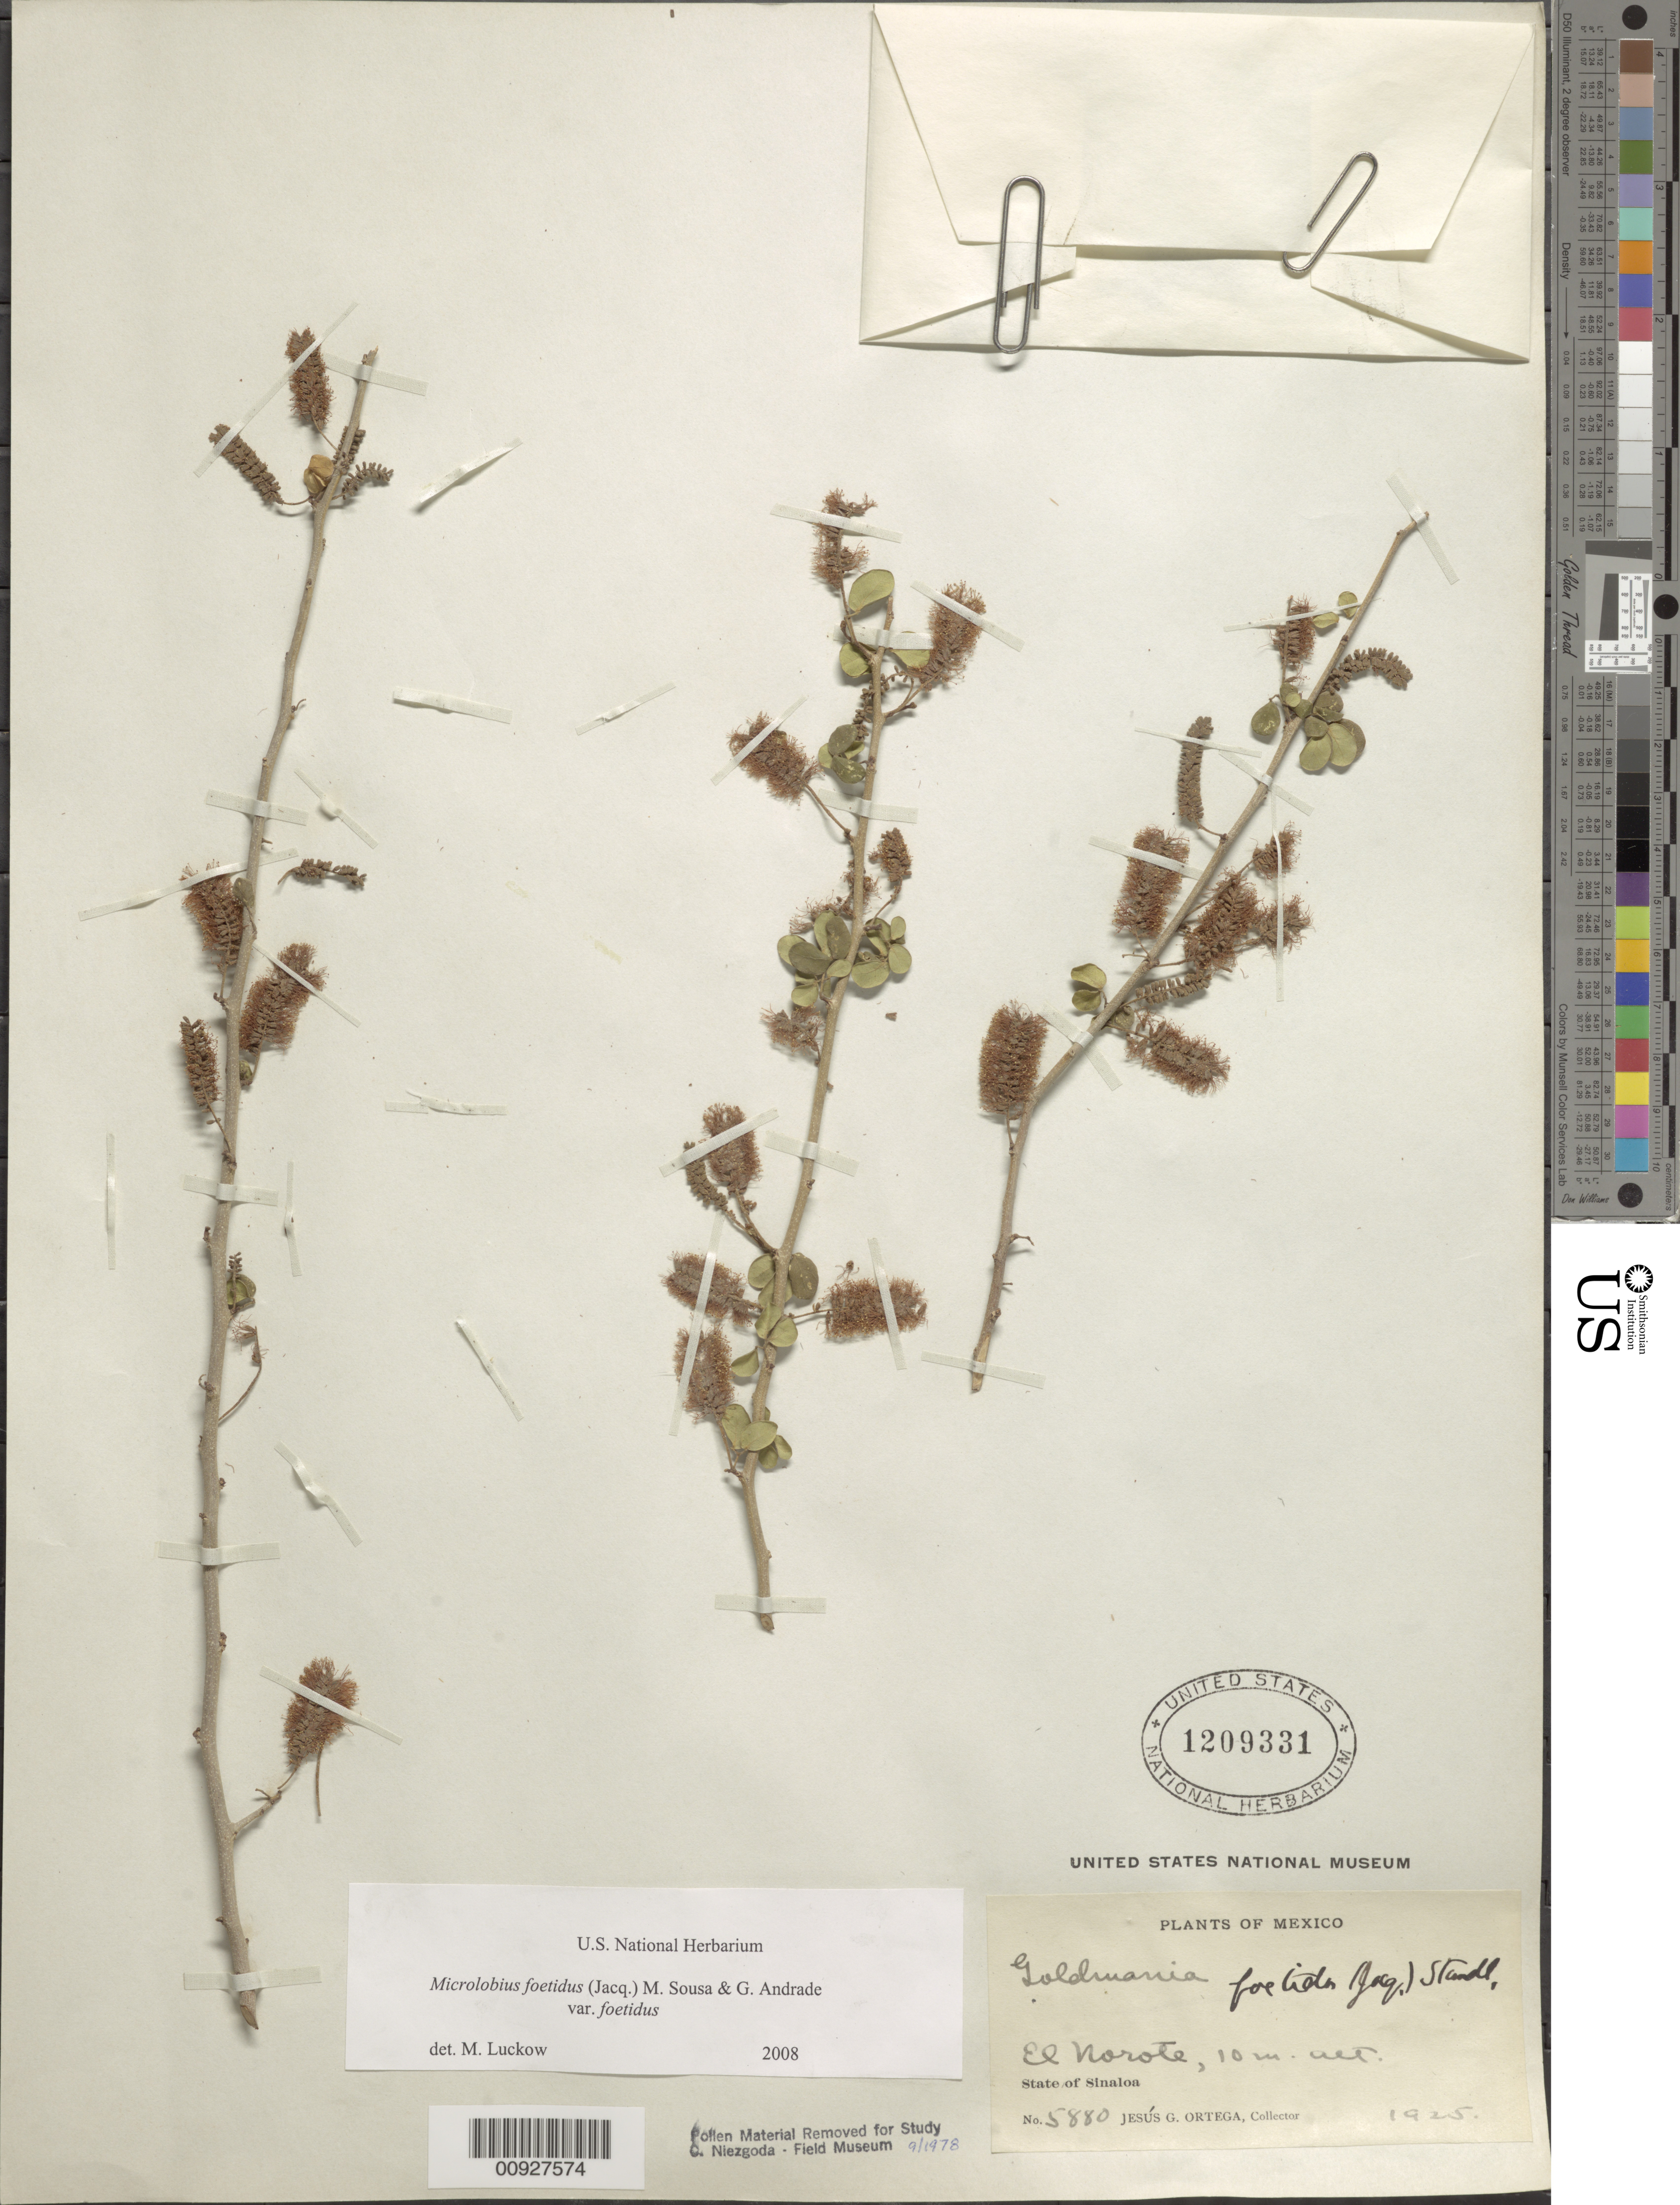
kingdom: Plantae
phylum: Tracheophyta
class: Magnoliopsida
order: Fabales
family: Fabaceae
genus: Microlobius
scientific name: Microlobius foetidus subsp. foetidus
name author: (Jacq.) M. Sousa & G. Andrade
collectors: J. Ortega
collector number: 5880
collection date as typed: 1925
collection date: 1925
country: Mexico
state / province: Sinaloa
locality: El Norote, State of Sinaloa.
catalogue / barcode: US 1209331